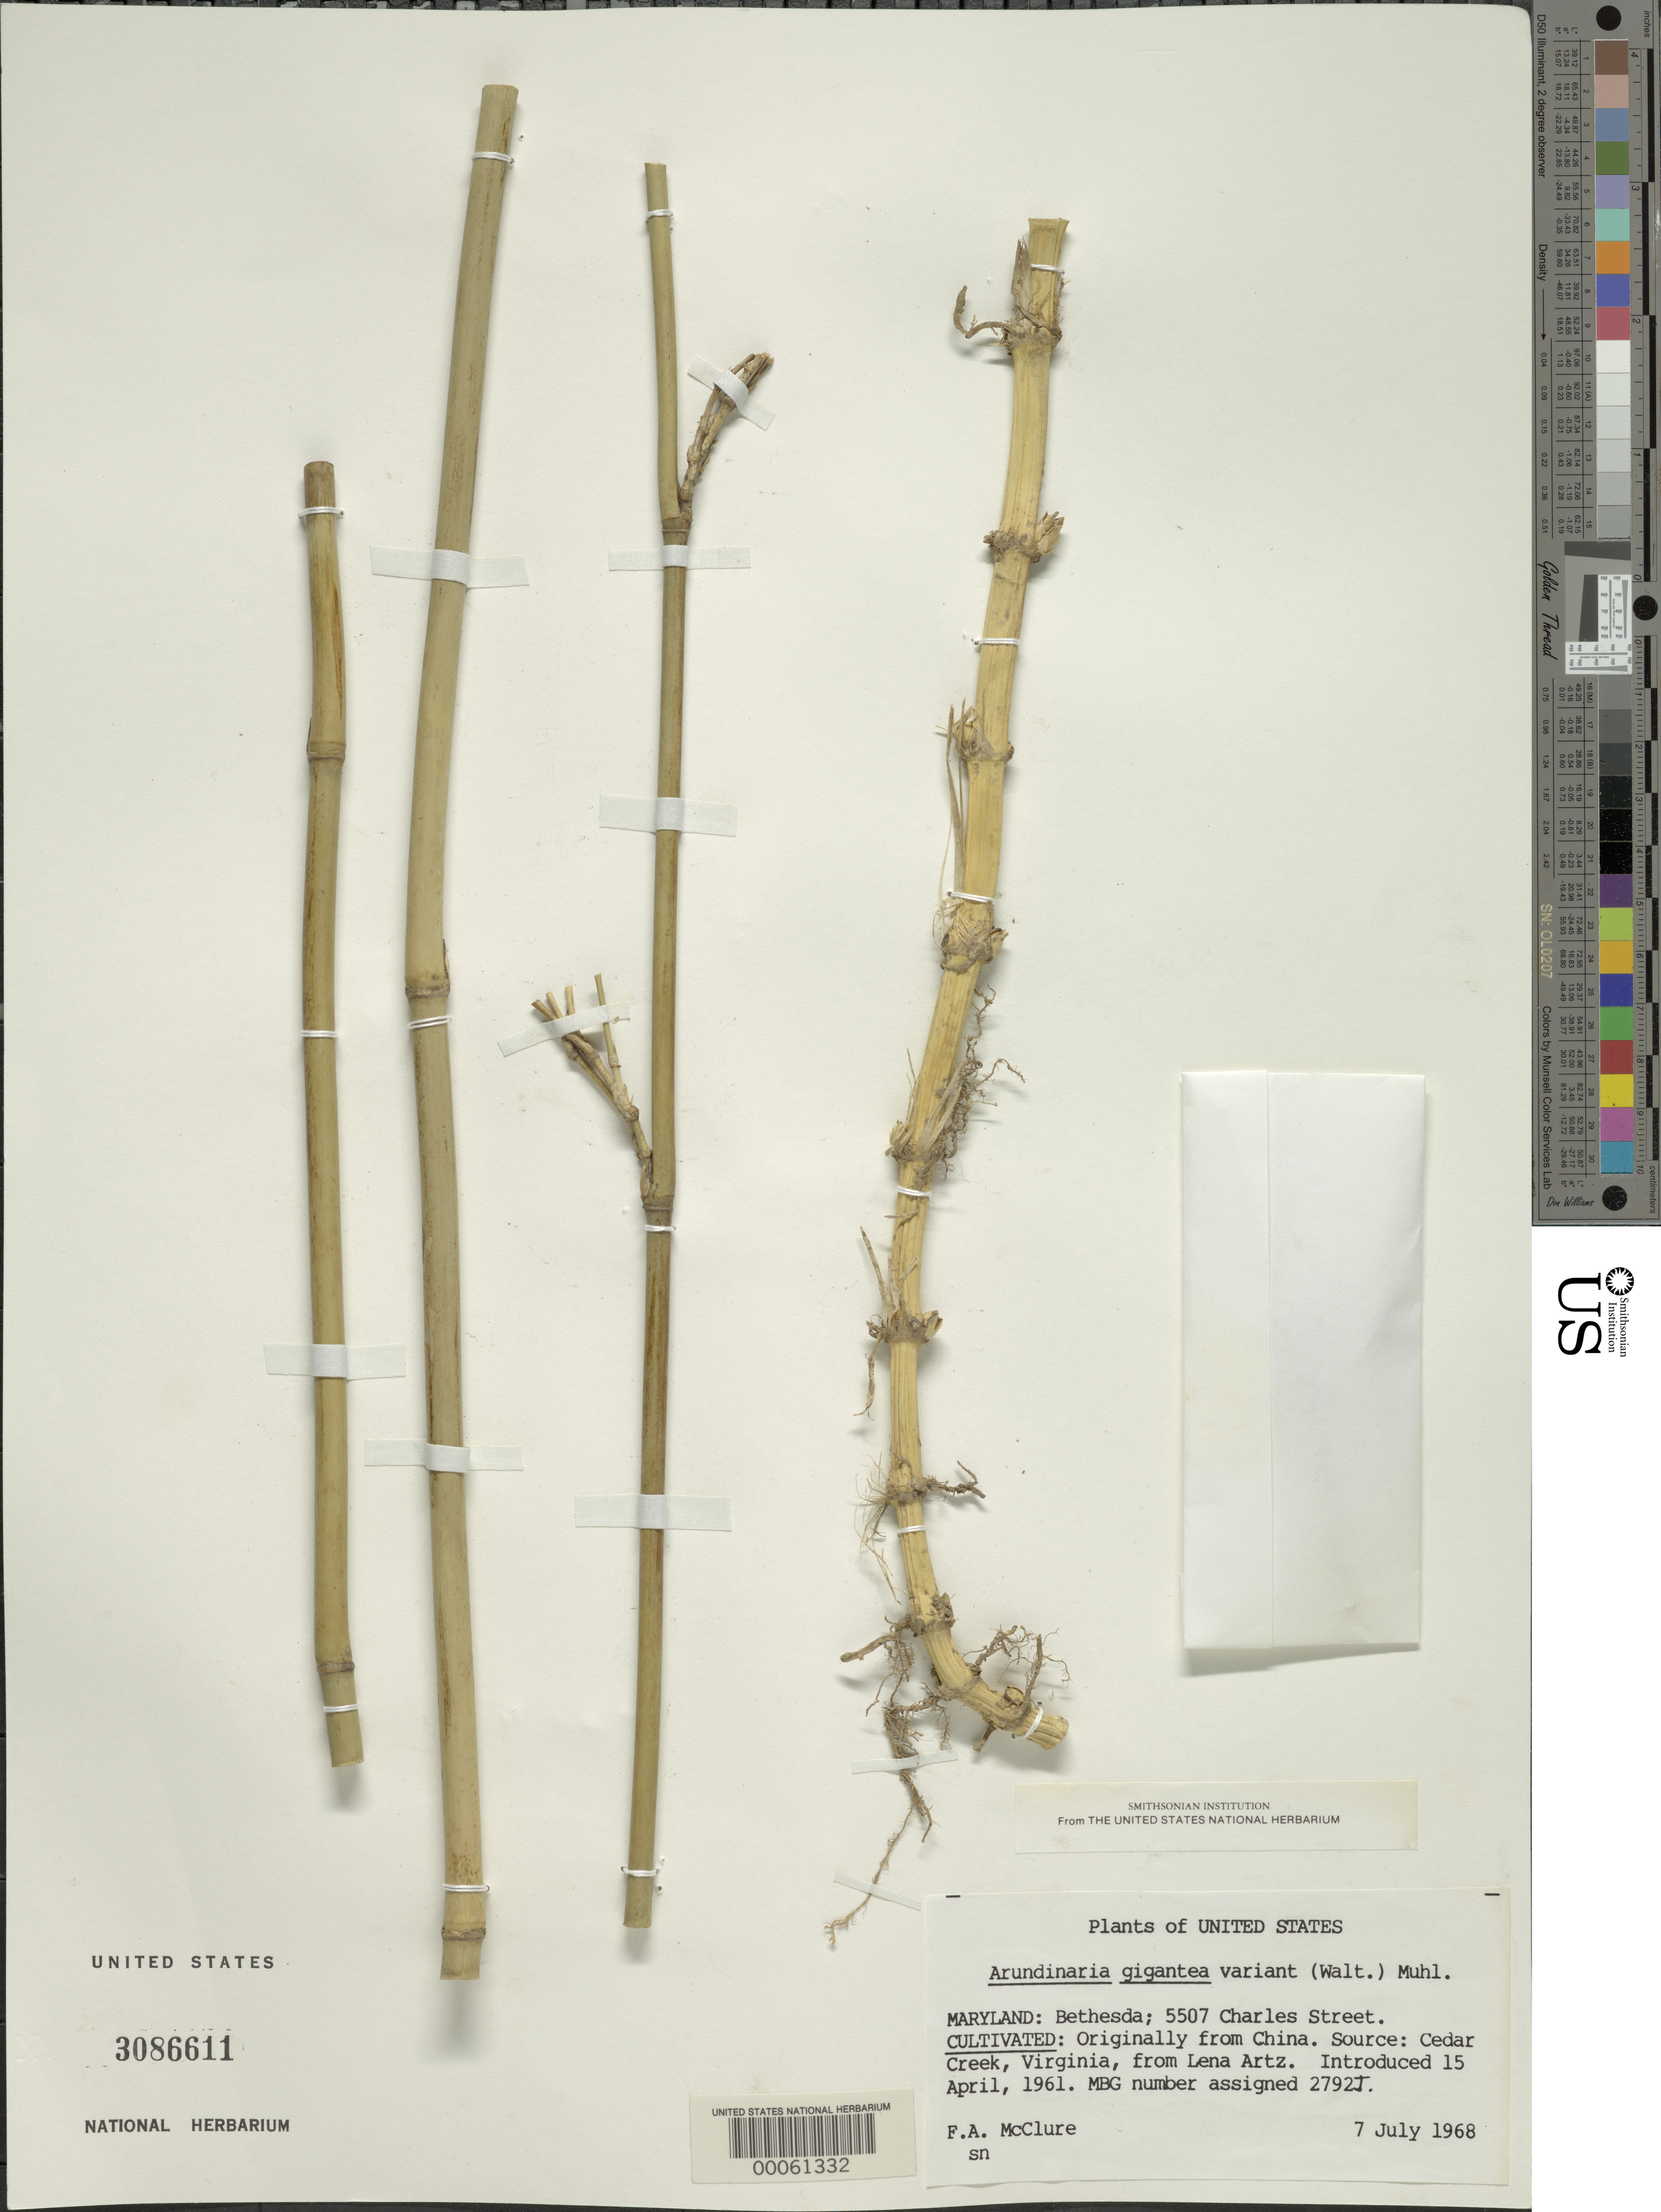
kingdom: Plantae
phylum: Tracheophyta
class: Liliopsida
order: Poales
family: Poaceae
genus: Arundinaria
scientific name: Arundinaria gigantea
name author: (Walter) Muhl.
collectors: F. A. McClure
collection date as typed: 07 Jul 1968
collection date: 1968-07-07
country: United States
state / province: Maryland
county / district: Montgomery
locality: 5507 Charles Street, Bethesda (McClure's garden)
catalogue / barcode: US 3086611